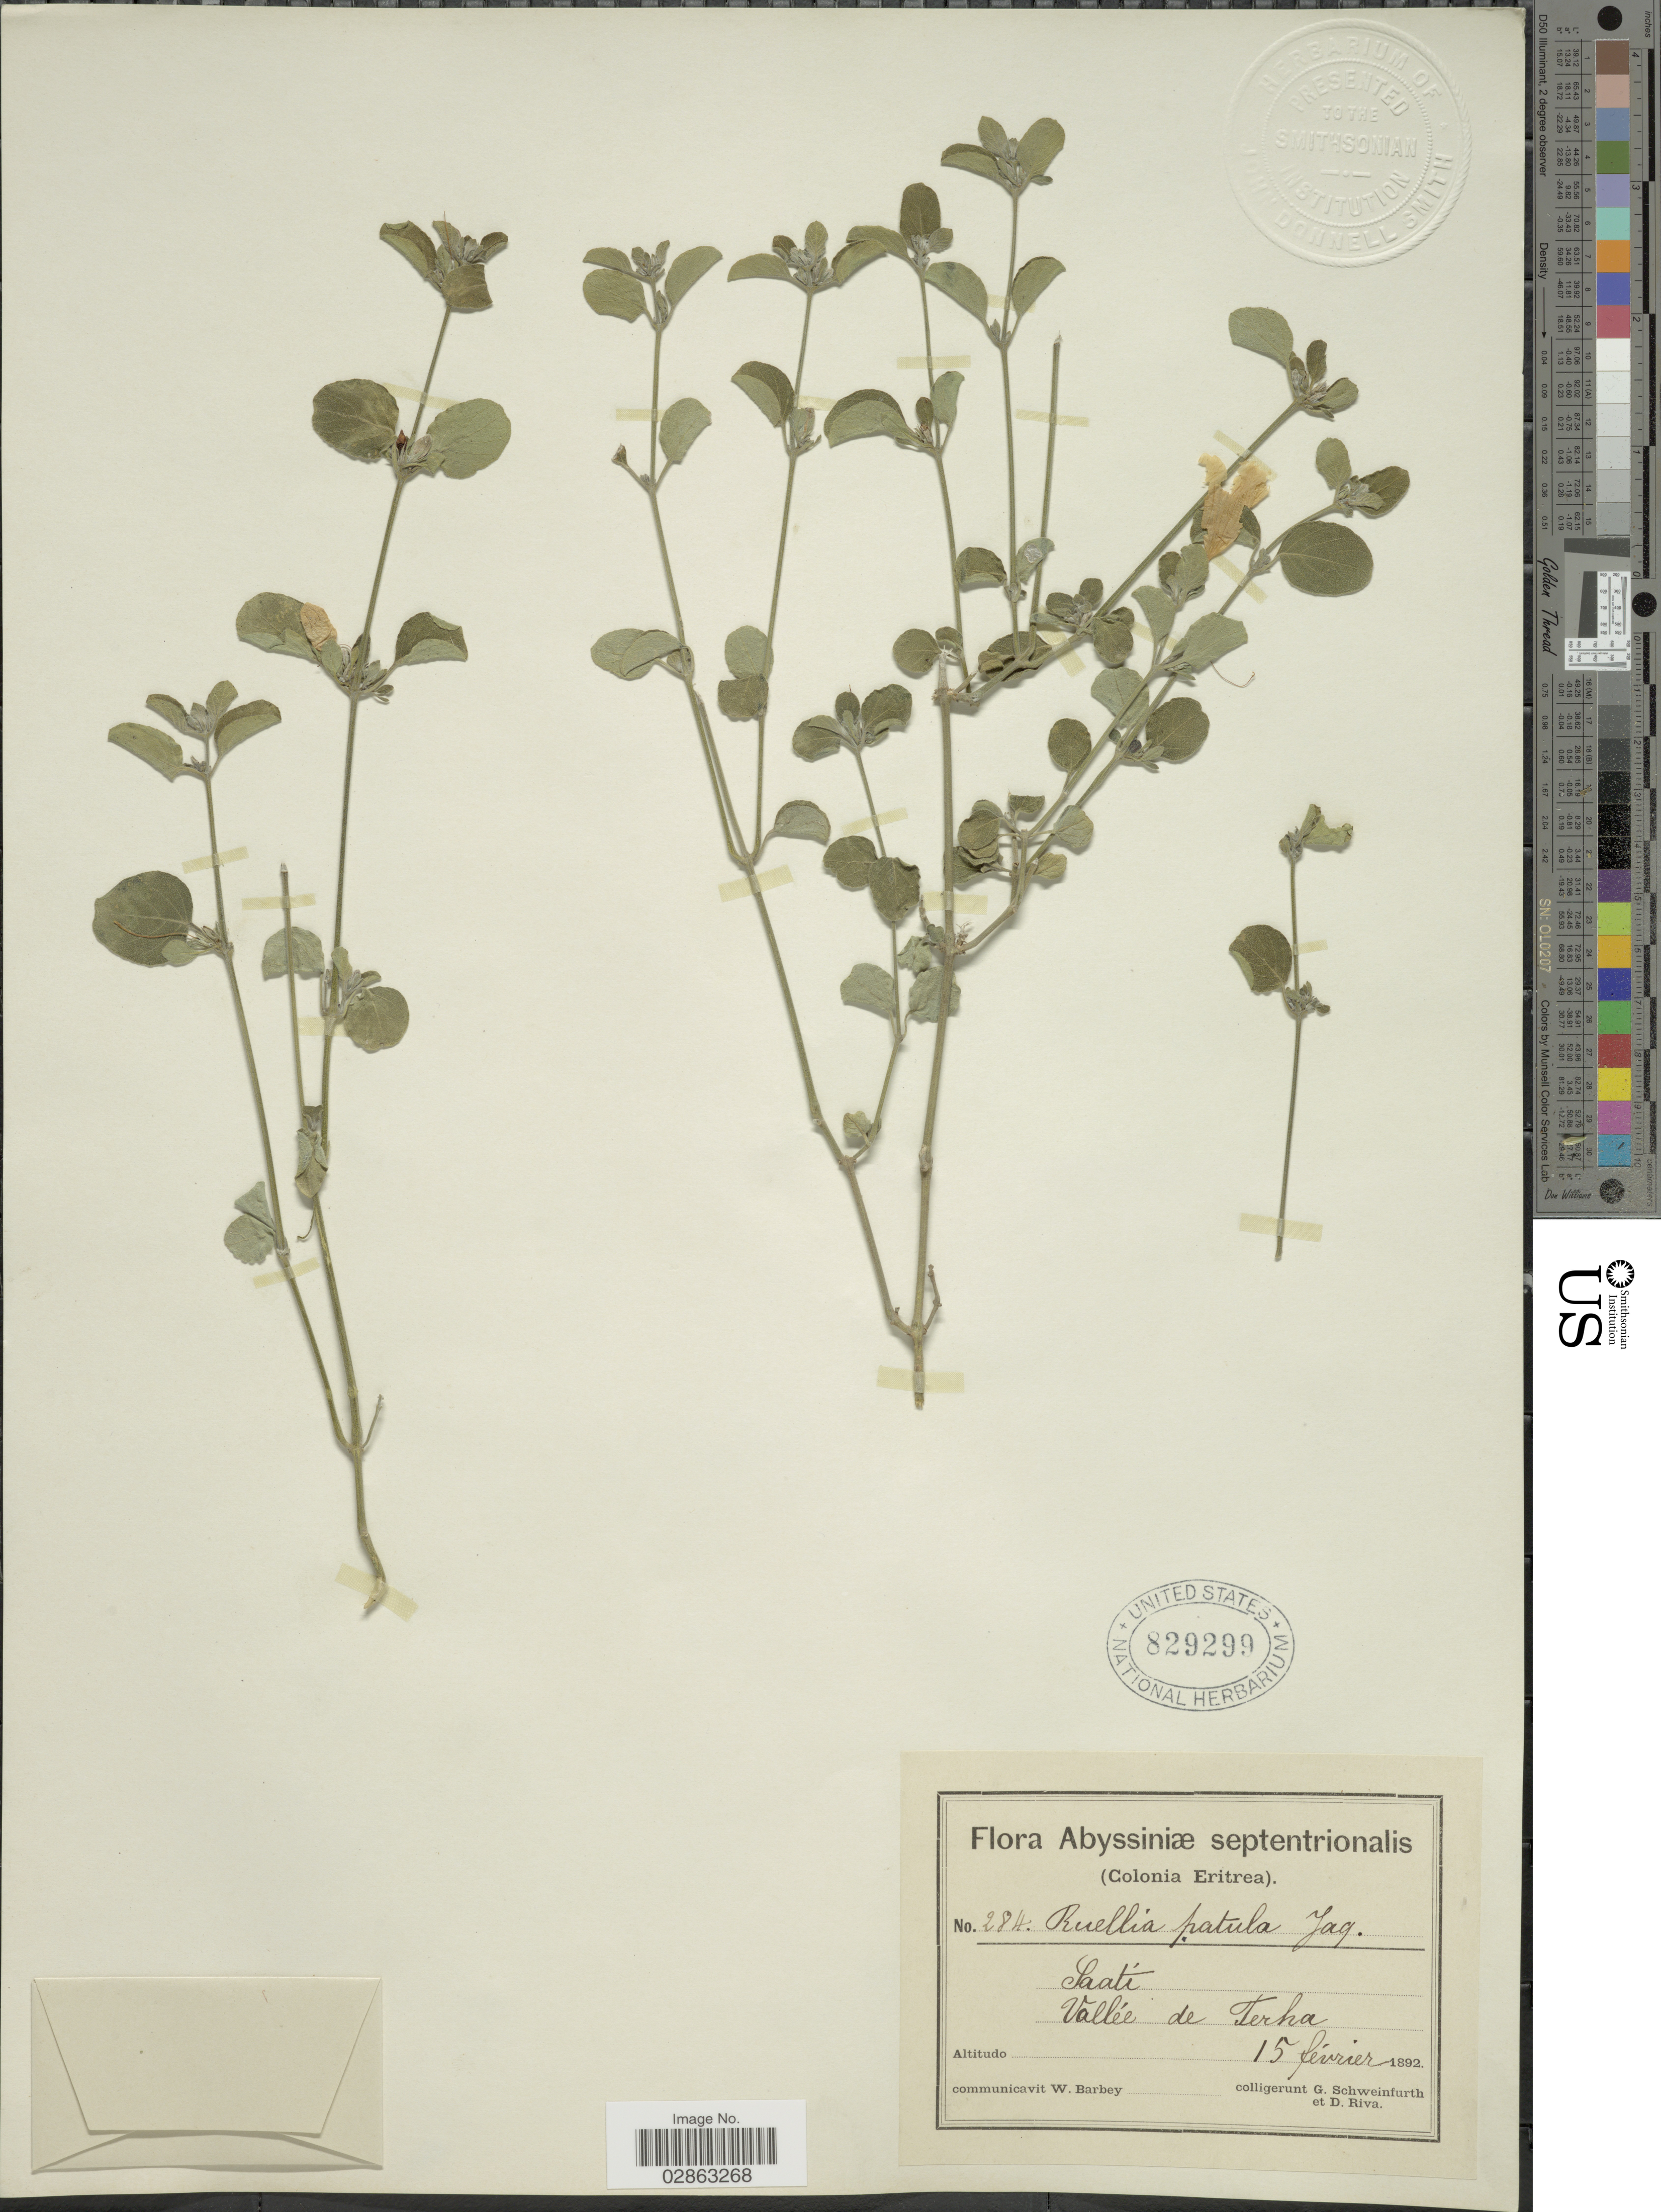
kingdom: Plantae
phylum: Tracheophyta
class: Magnoliopsida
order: Lamiales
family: Acanthaceae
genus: Ruellia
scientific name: Ruellia patula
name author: Jacq.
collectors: G. A. Schweinfurth (herbarium) & D. Riva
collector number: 284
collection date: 1892-02-15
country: Eritrea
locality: Abyssiniæ septentrionalis (Colonia Eritrea). Saatí. Vallée de Terha.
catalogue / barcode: US 829299